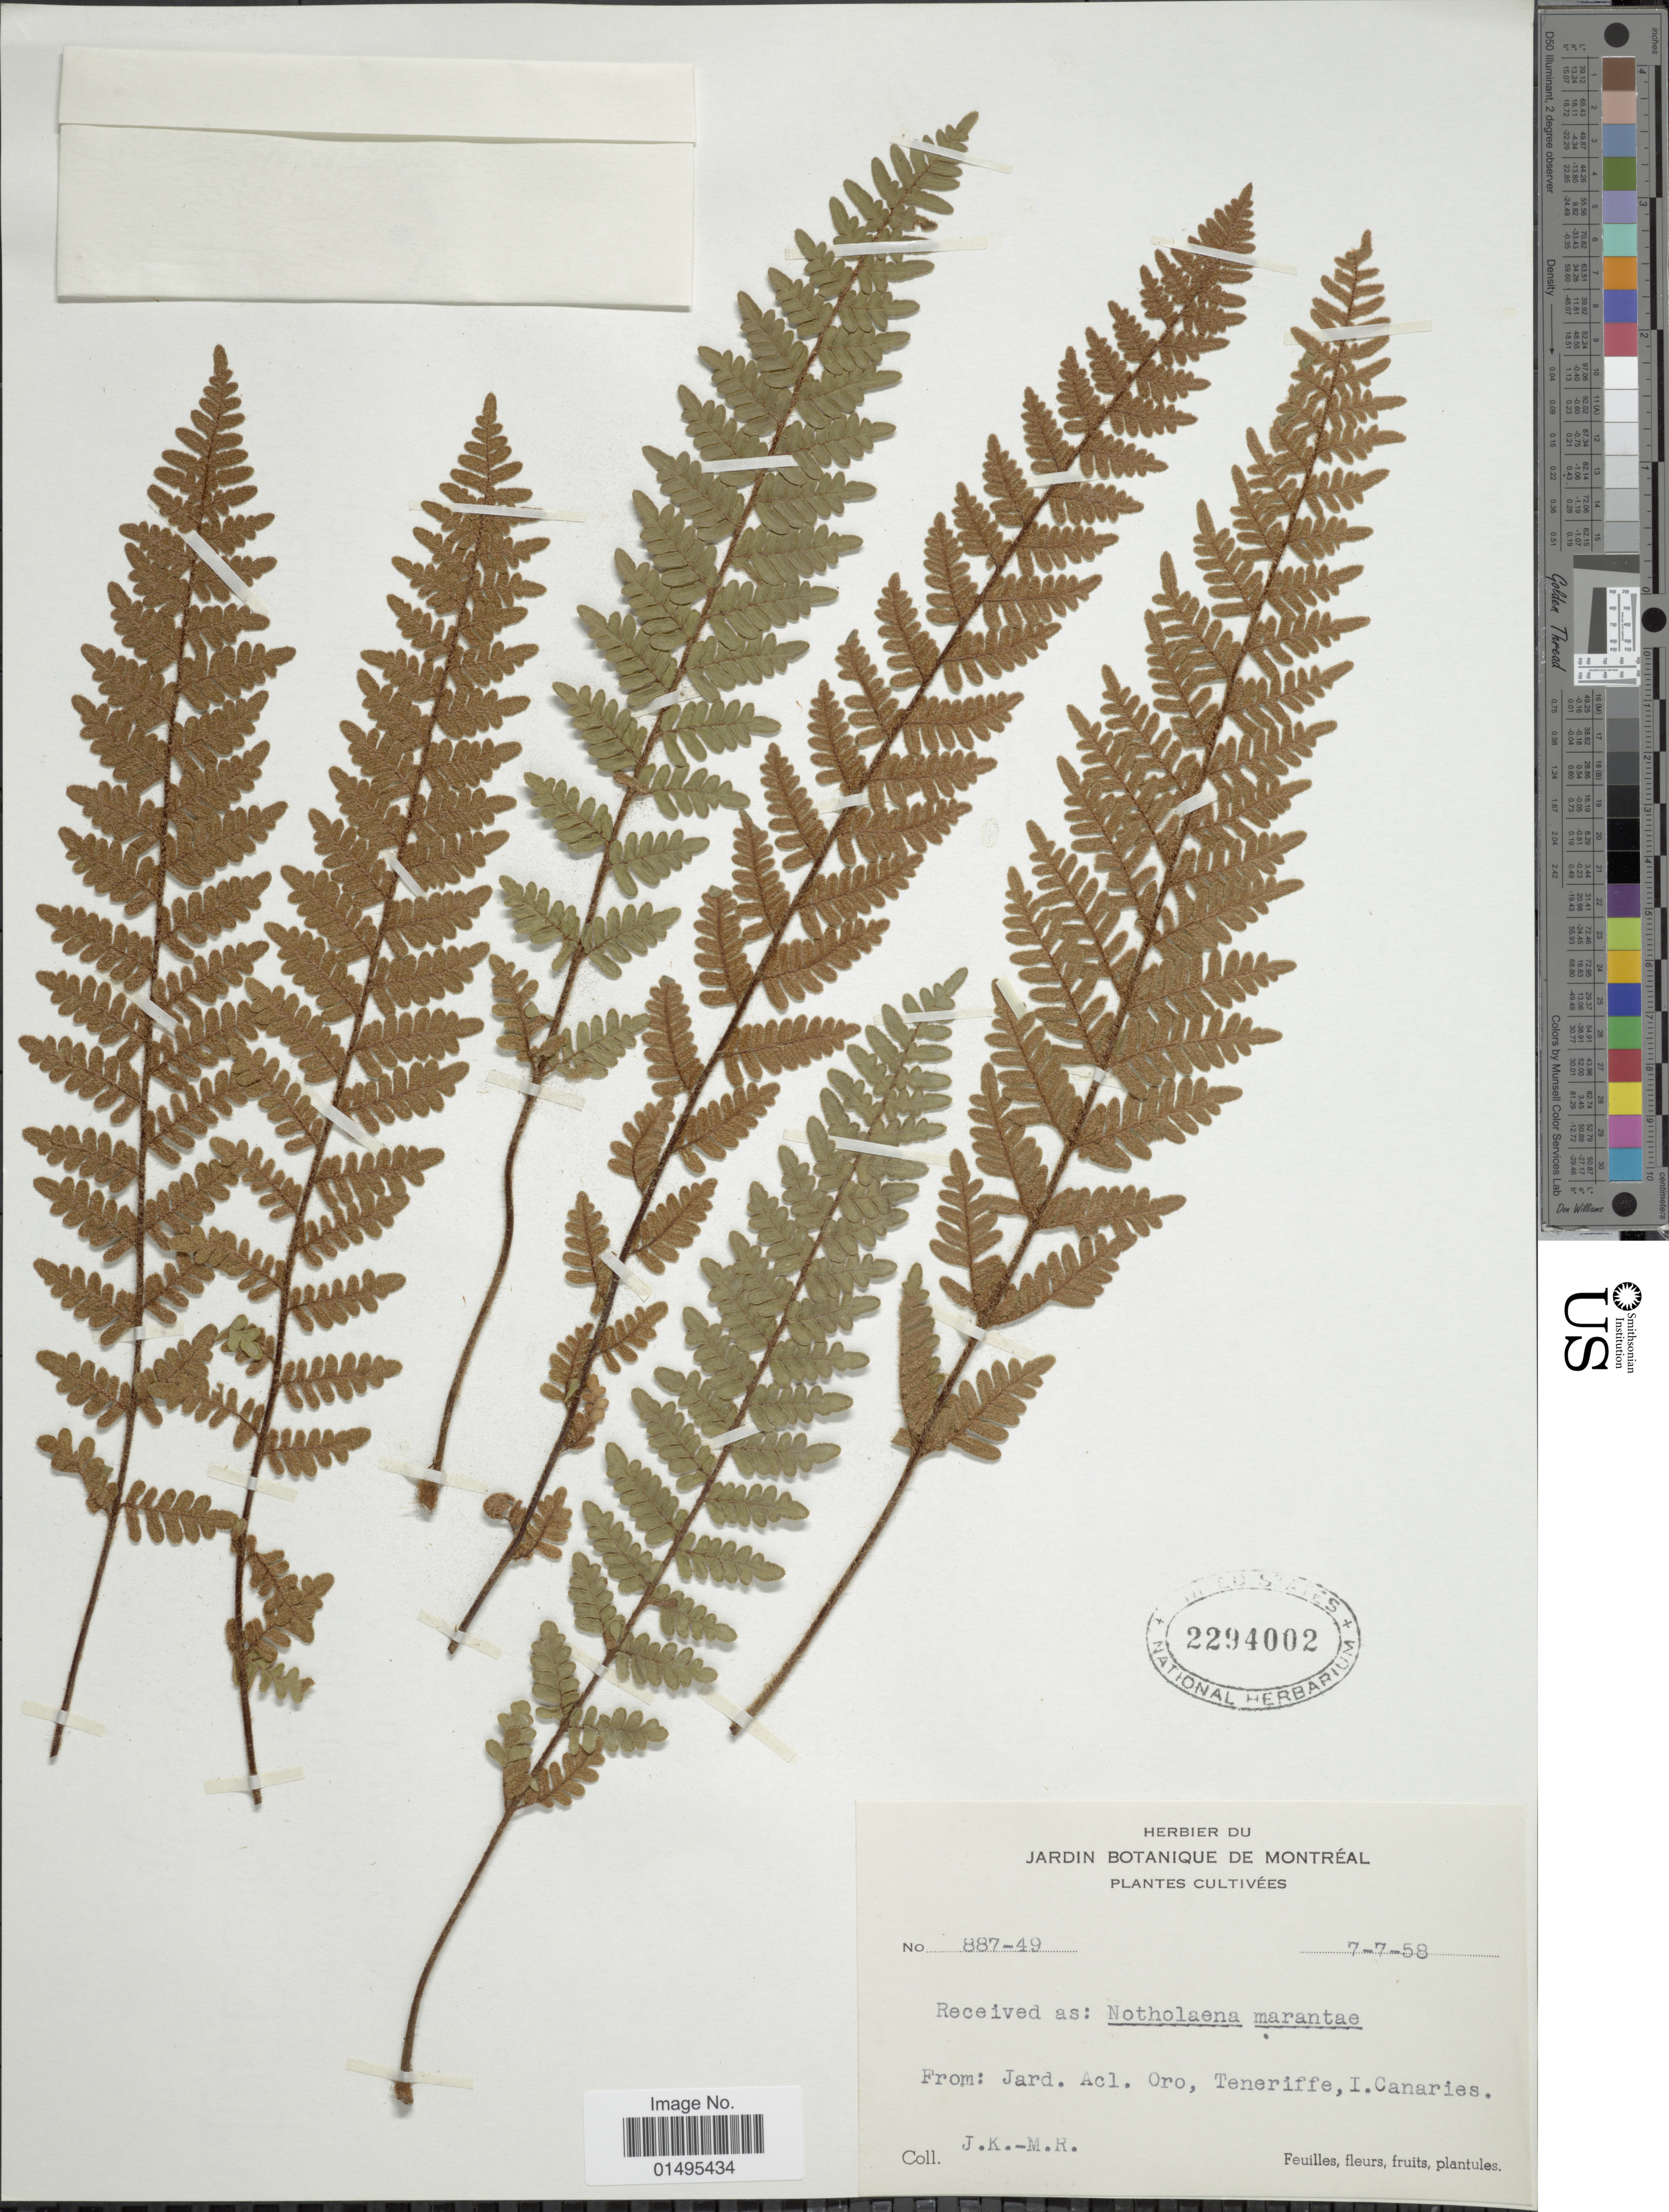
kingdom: Plantae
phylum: Tracheophyta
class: Polypodiopsida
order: Polypodiales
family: Pteridaceae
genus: Notholaena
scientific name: Notholaena marantae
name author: Desv.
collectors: J. K. & M. R.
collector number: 887-49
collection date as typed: Transcribed d/m/y: 7/7/58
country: Spain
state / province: Canarias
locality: Jard. Acl. Oro., Teneriffe, I. Canaries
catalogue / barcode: US 2294002